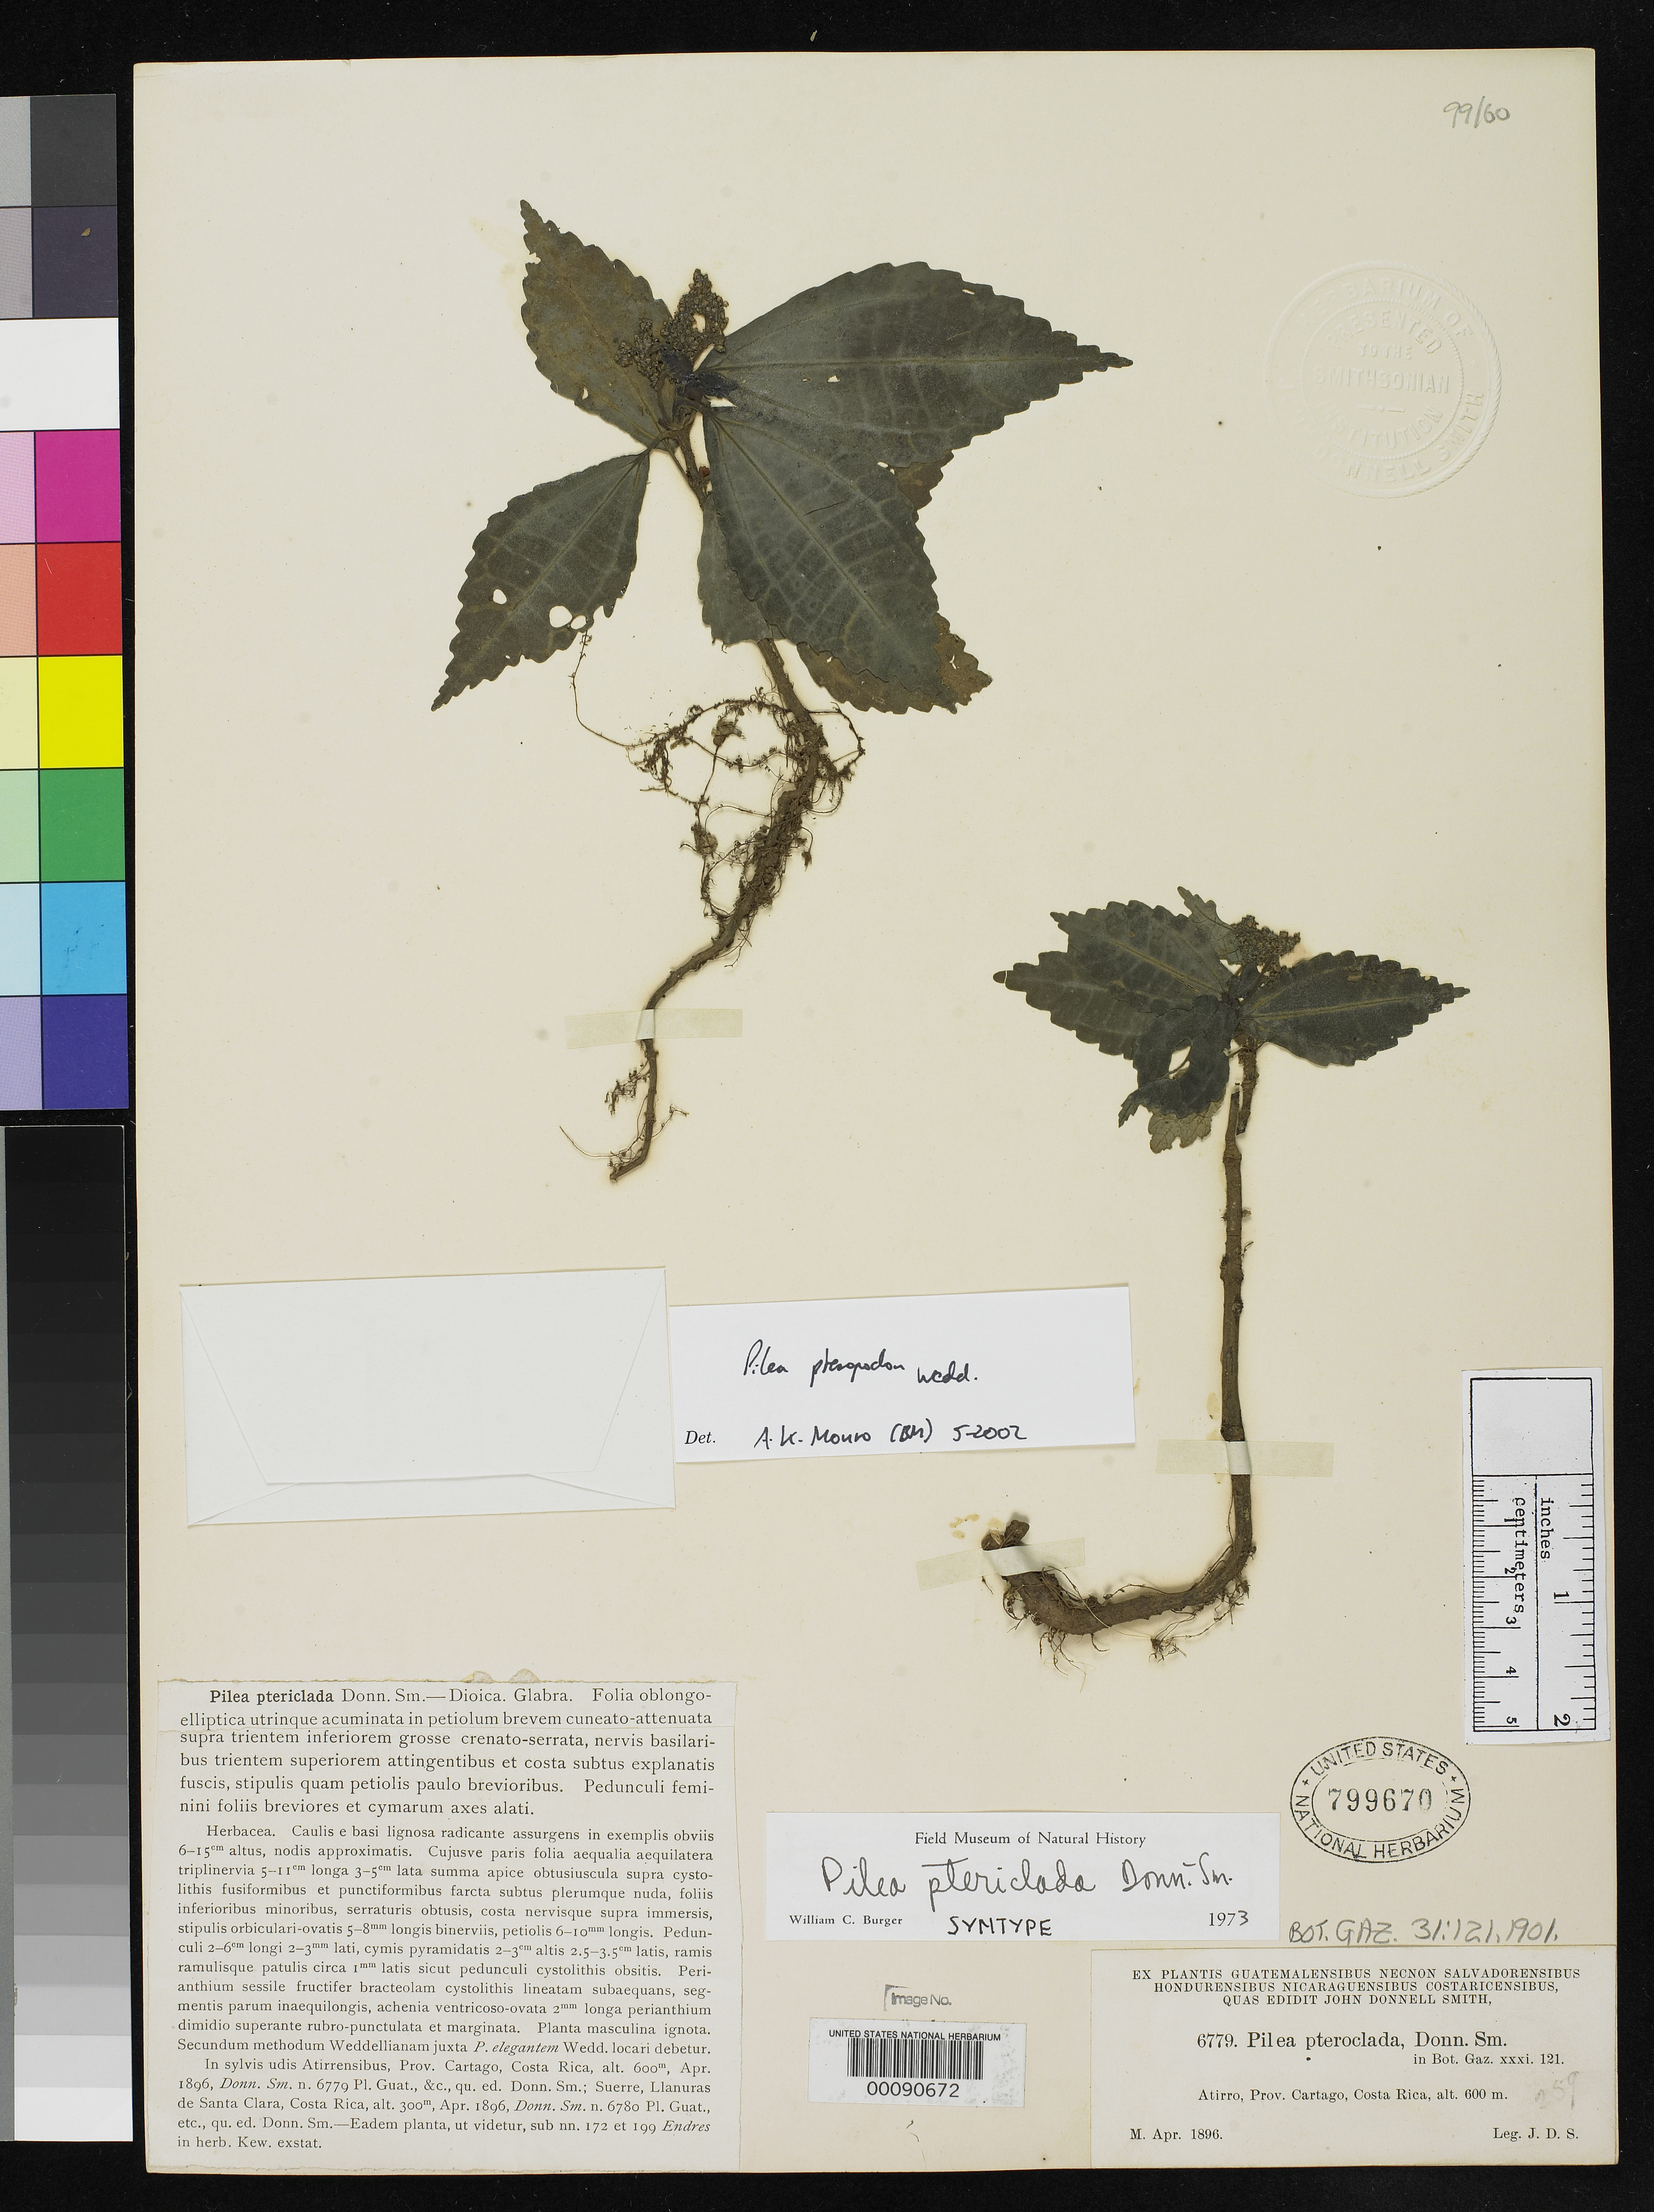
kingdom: Plantae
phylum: Tracheophyta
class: Magnoliopsida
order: Rosales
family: Urticaceae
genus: Pilea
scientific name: Pilea ptericlada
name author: Donn. Sm.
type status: Syntype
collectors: J. Donnell Smith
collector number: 6779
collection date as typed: Apr 1896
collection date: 1896-04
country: Costa Rica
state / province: Cartago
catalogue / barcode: US 799670